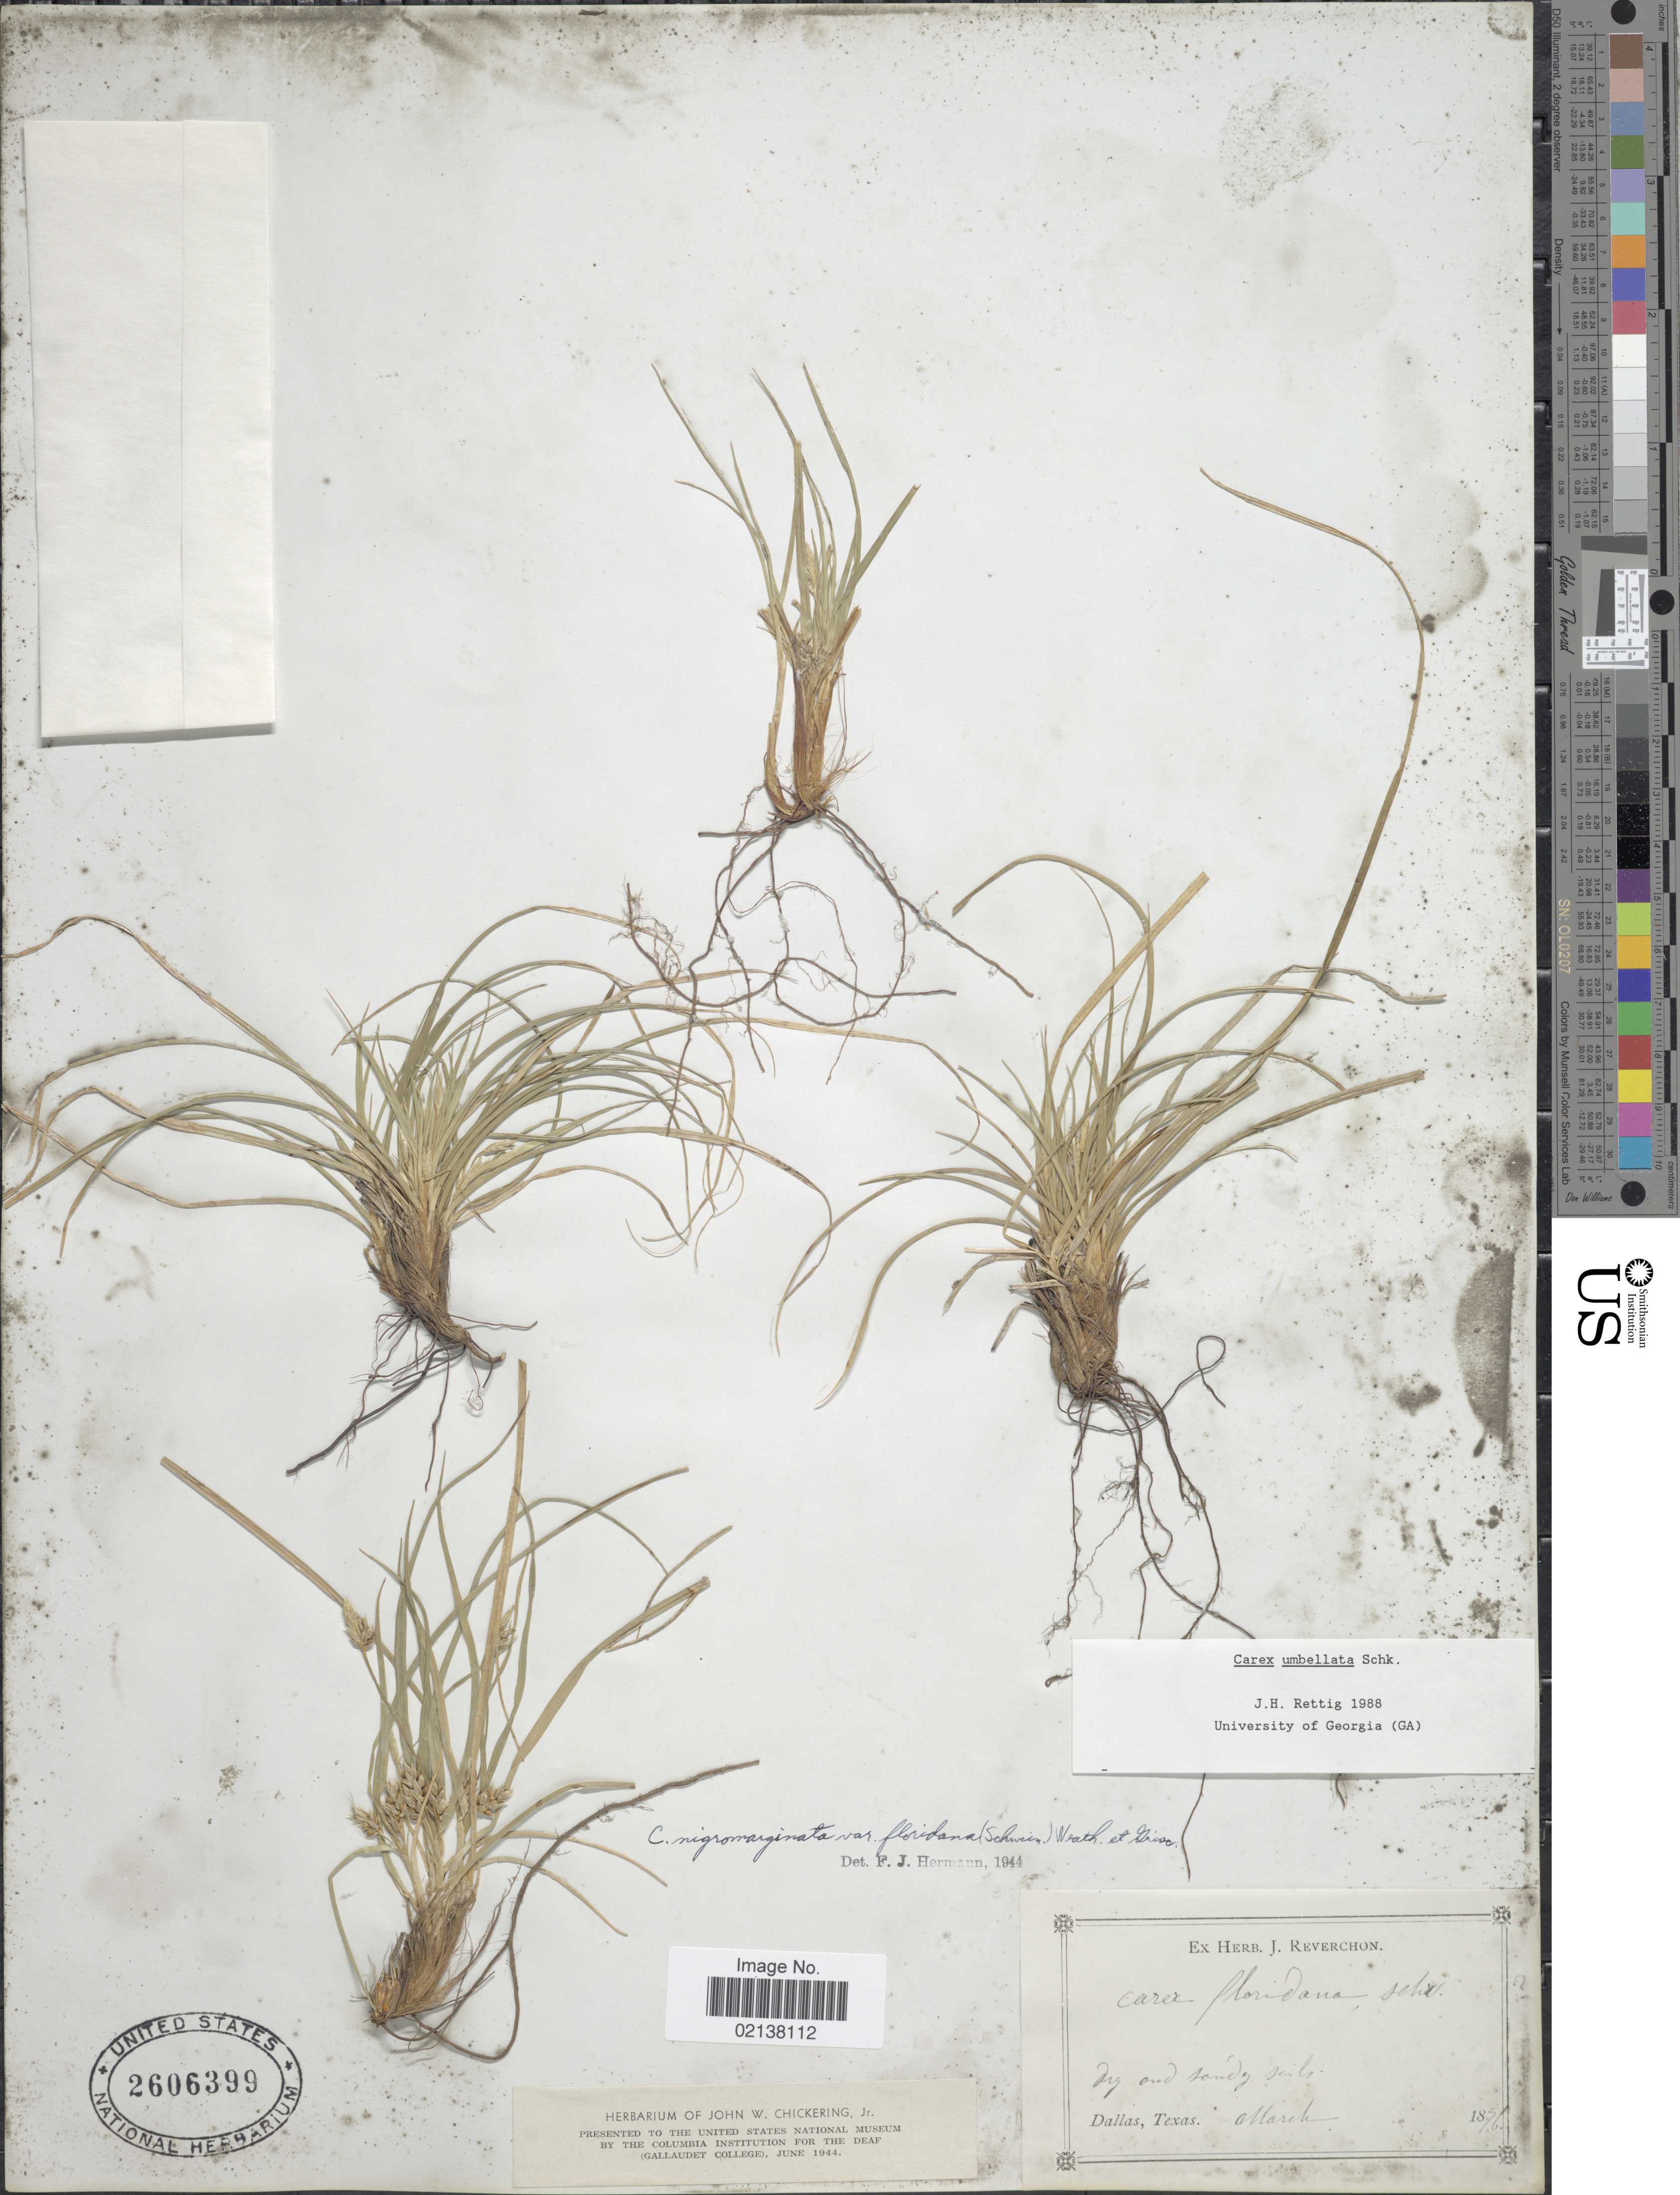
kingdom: Plantae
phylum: Tracheophyta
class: Liliopsida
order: Poales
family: Cyperaceae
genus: Carex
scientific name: Carex umbellata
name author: Schkuhr ex Willd.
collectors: ex herb. J. Reverchon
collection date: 1876-03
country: United States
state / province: Texas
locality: Dry and sandy soils, Dallas, Texas,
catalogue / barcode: US 2606399